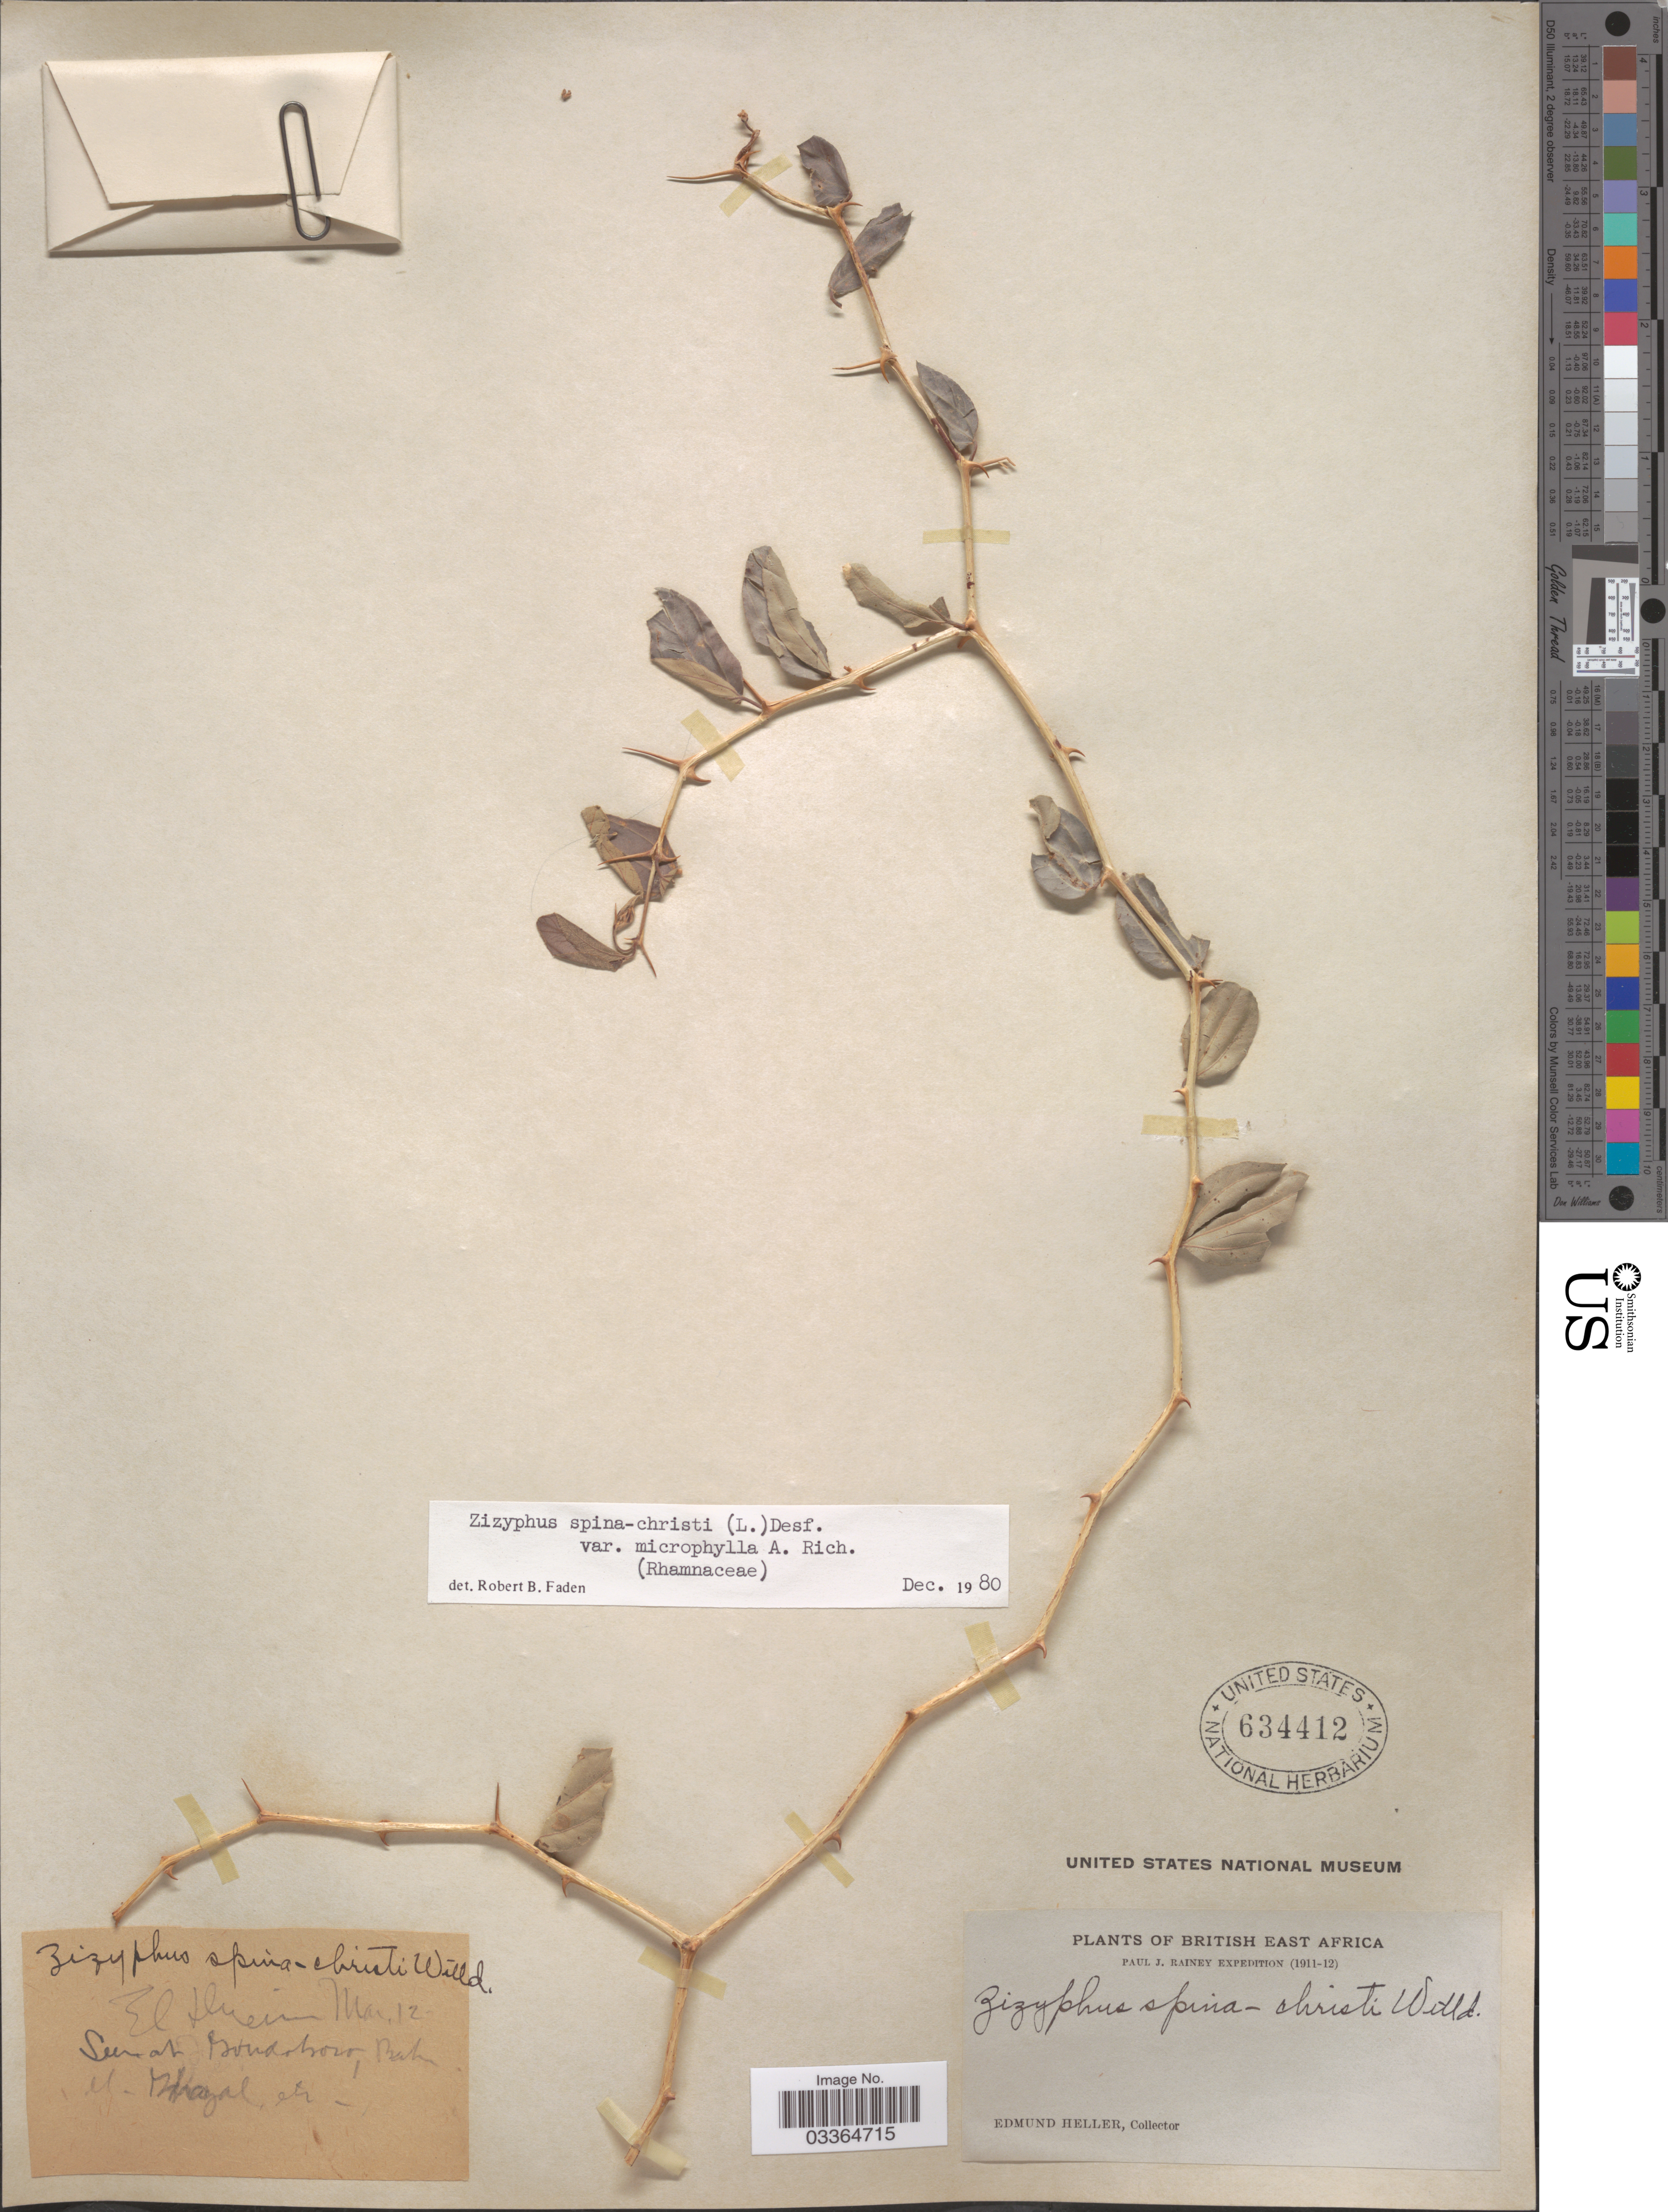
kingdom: Plantae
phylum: Tracheophyta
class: Magnoliopsida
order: Rosales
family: Rhamnaceae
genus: Ziziphus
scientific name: Ziziphus spina-christi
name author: (L.) Willd.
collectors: E. Heller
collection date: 1911-03-12/1912-03-12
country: Kenya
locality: British East Africa. El [illegible text].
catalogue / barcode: US 634412